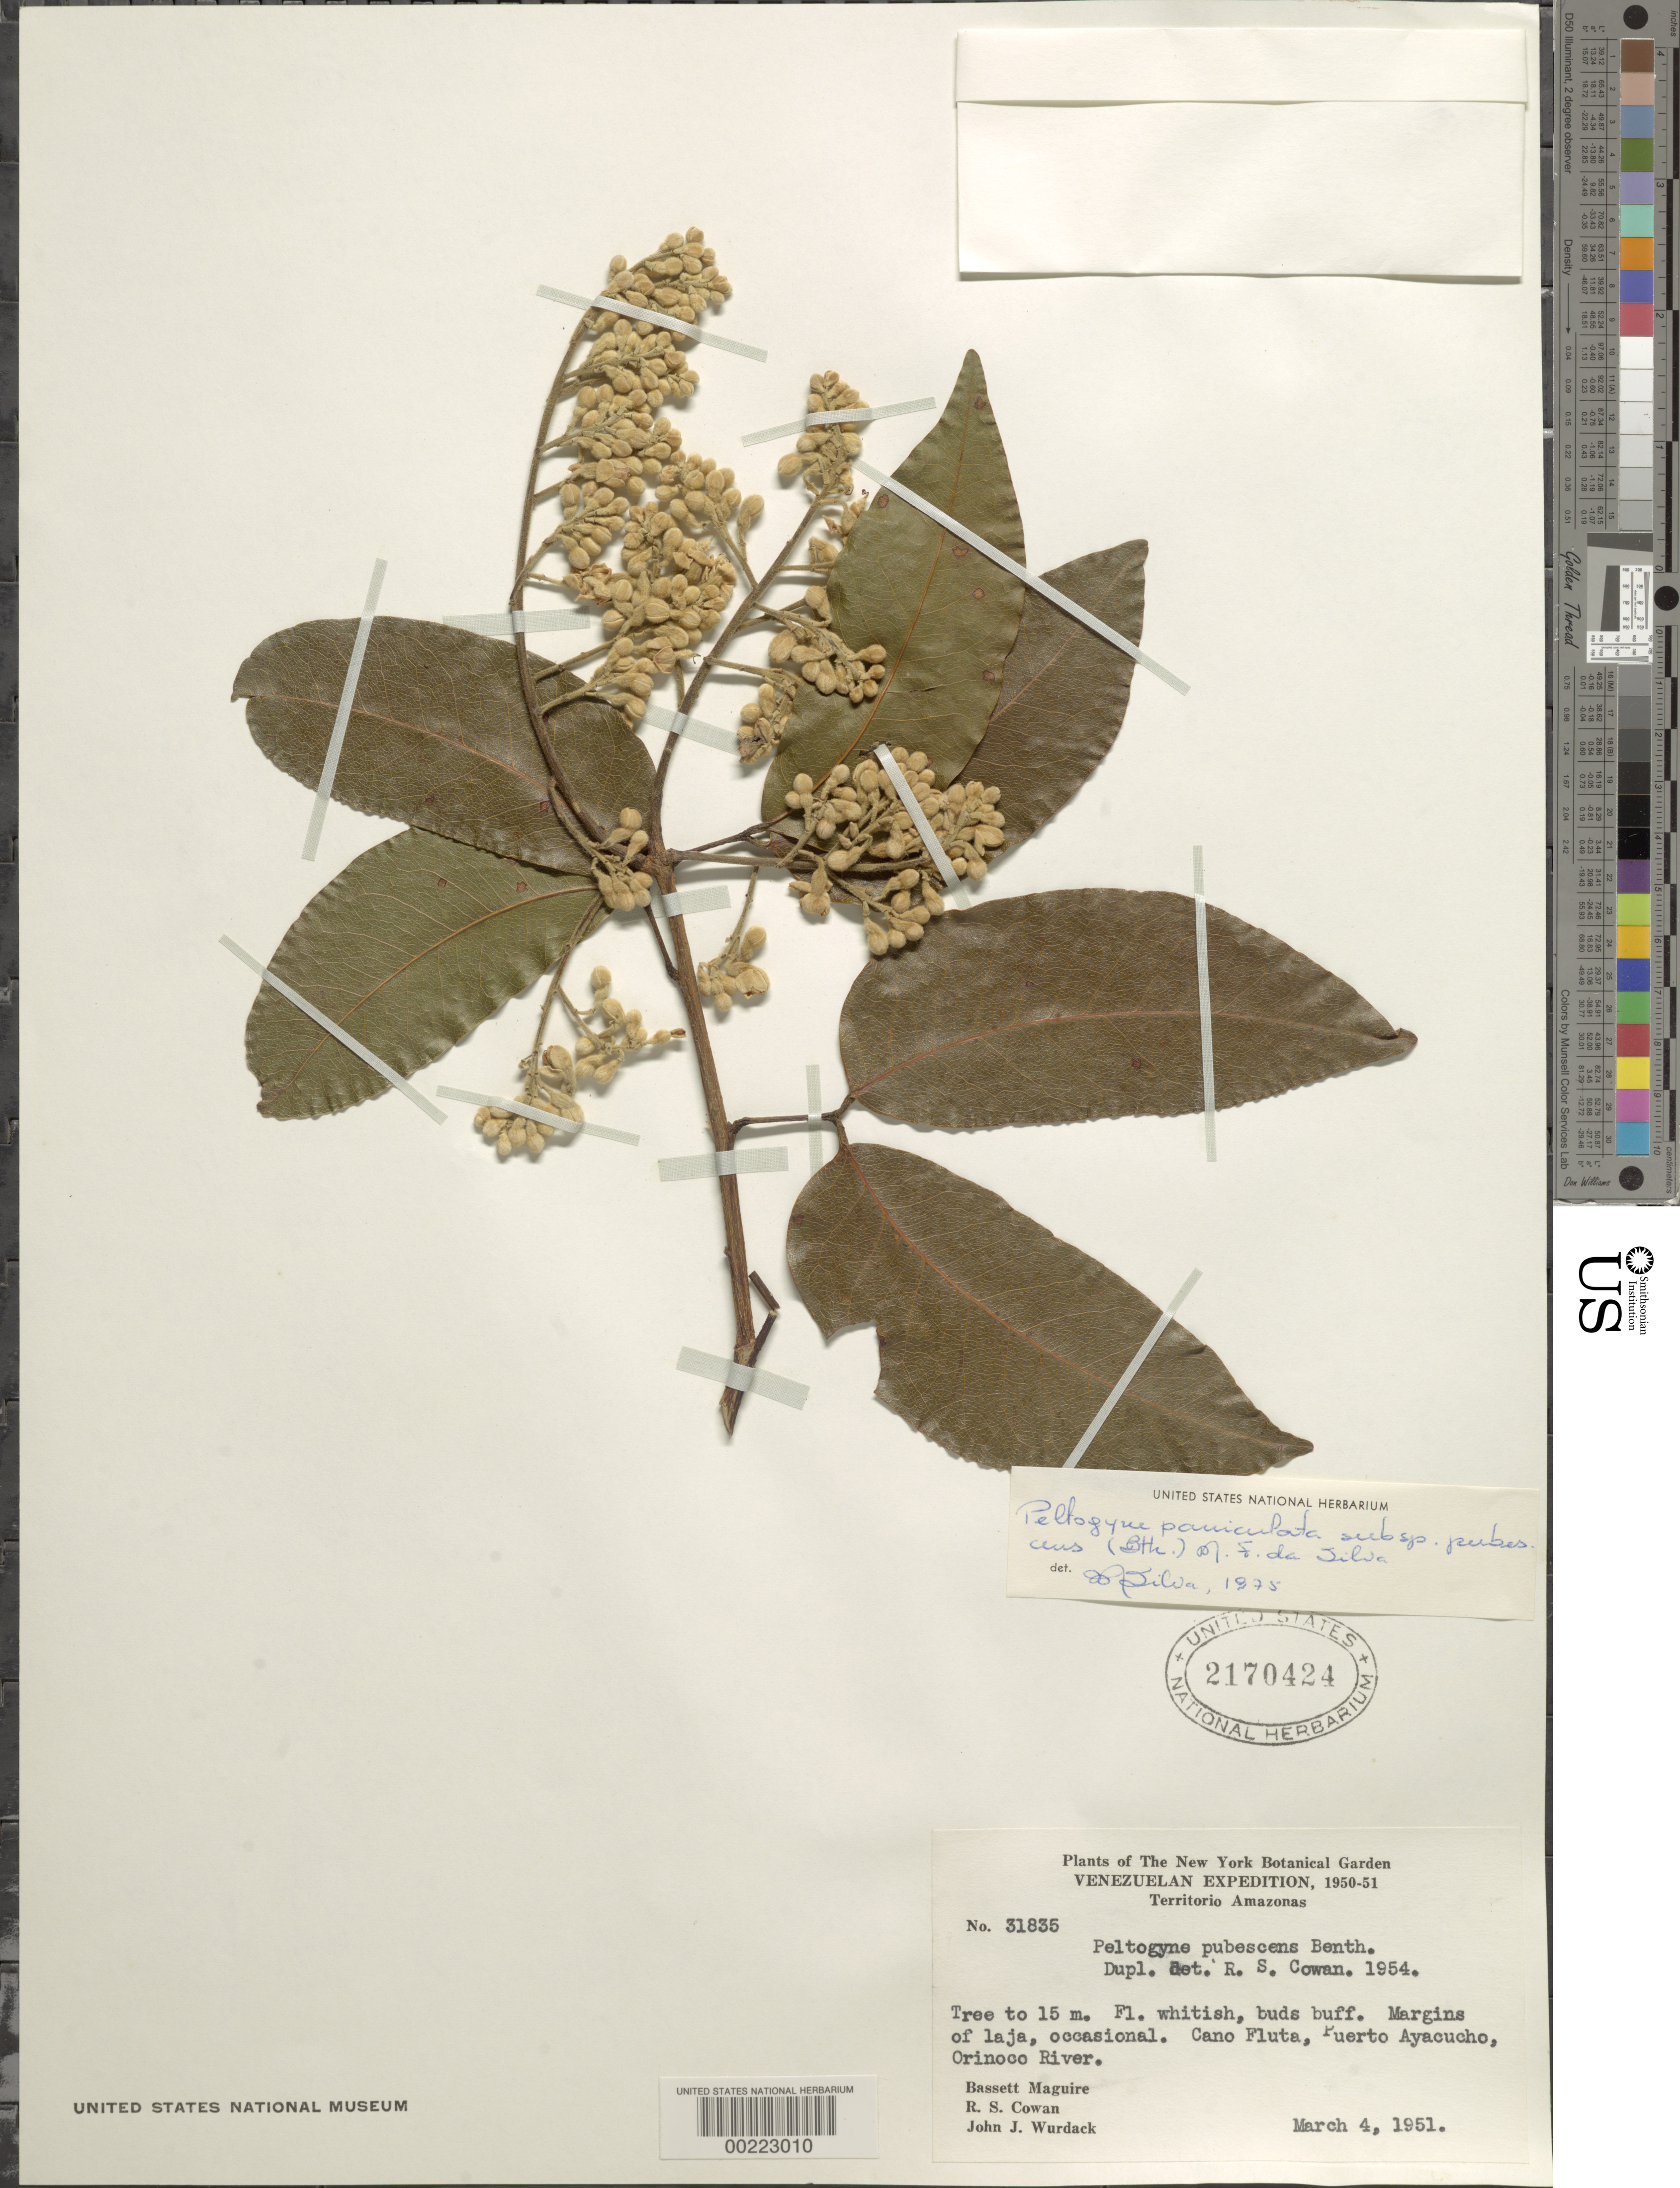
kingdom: Plantae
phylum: Tracheophyta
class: Magnoliopsida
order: Fabales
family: Fabaceae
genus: Peltogyne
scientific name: Peltogyne paniculata subsp. pubescens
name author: (Benth.) M.F. Silva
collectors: B. Maguire, R. S. Cowan & J. J. Wurdack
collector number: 31835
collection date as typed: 04 Mar 1951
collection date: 1951-03-04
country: Venezuela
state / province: Amazonas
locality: Cano fluta, puerto ayacucho, orinoco river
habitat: Margins of laja, occasional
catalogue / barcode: US 2170424